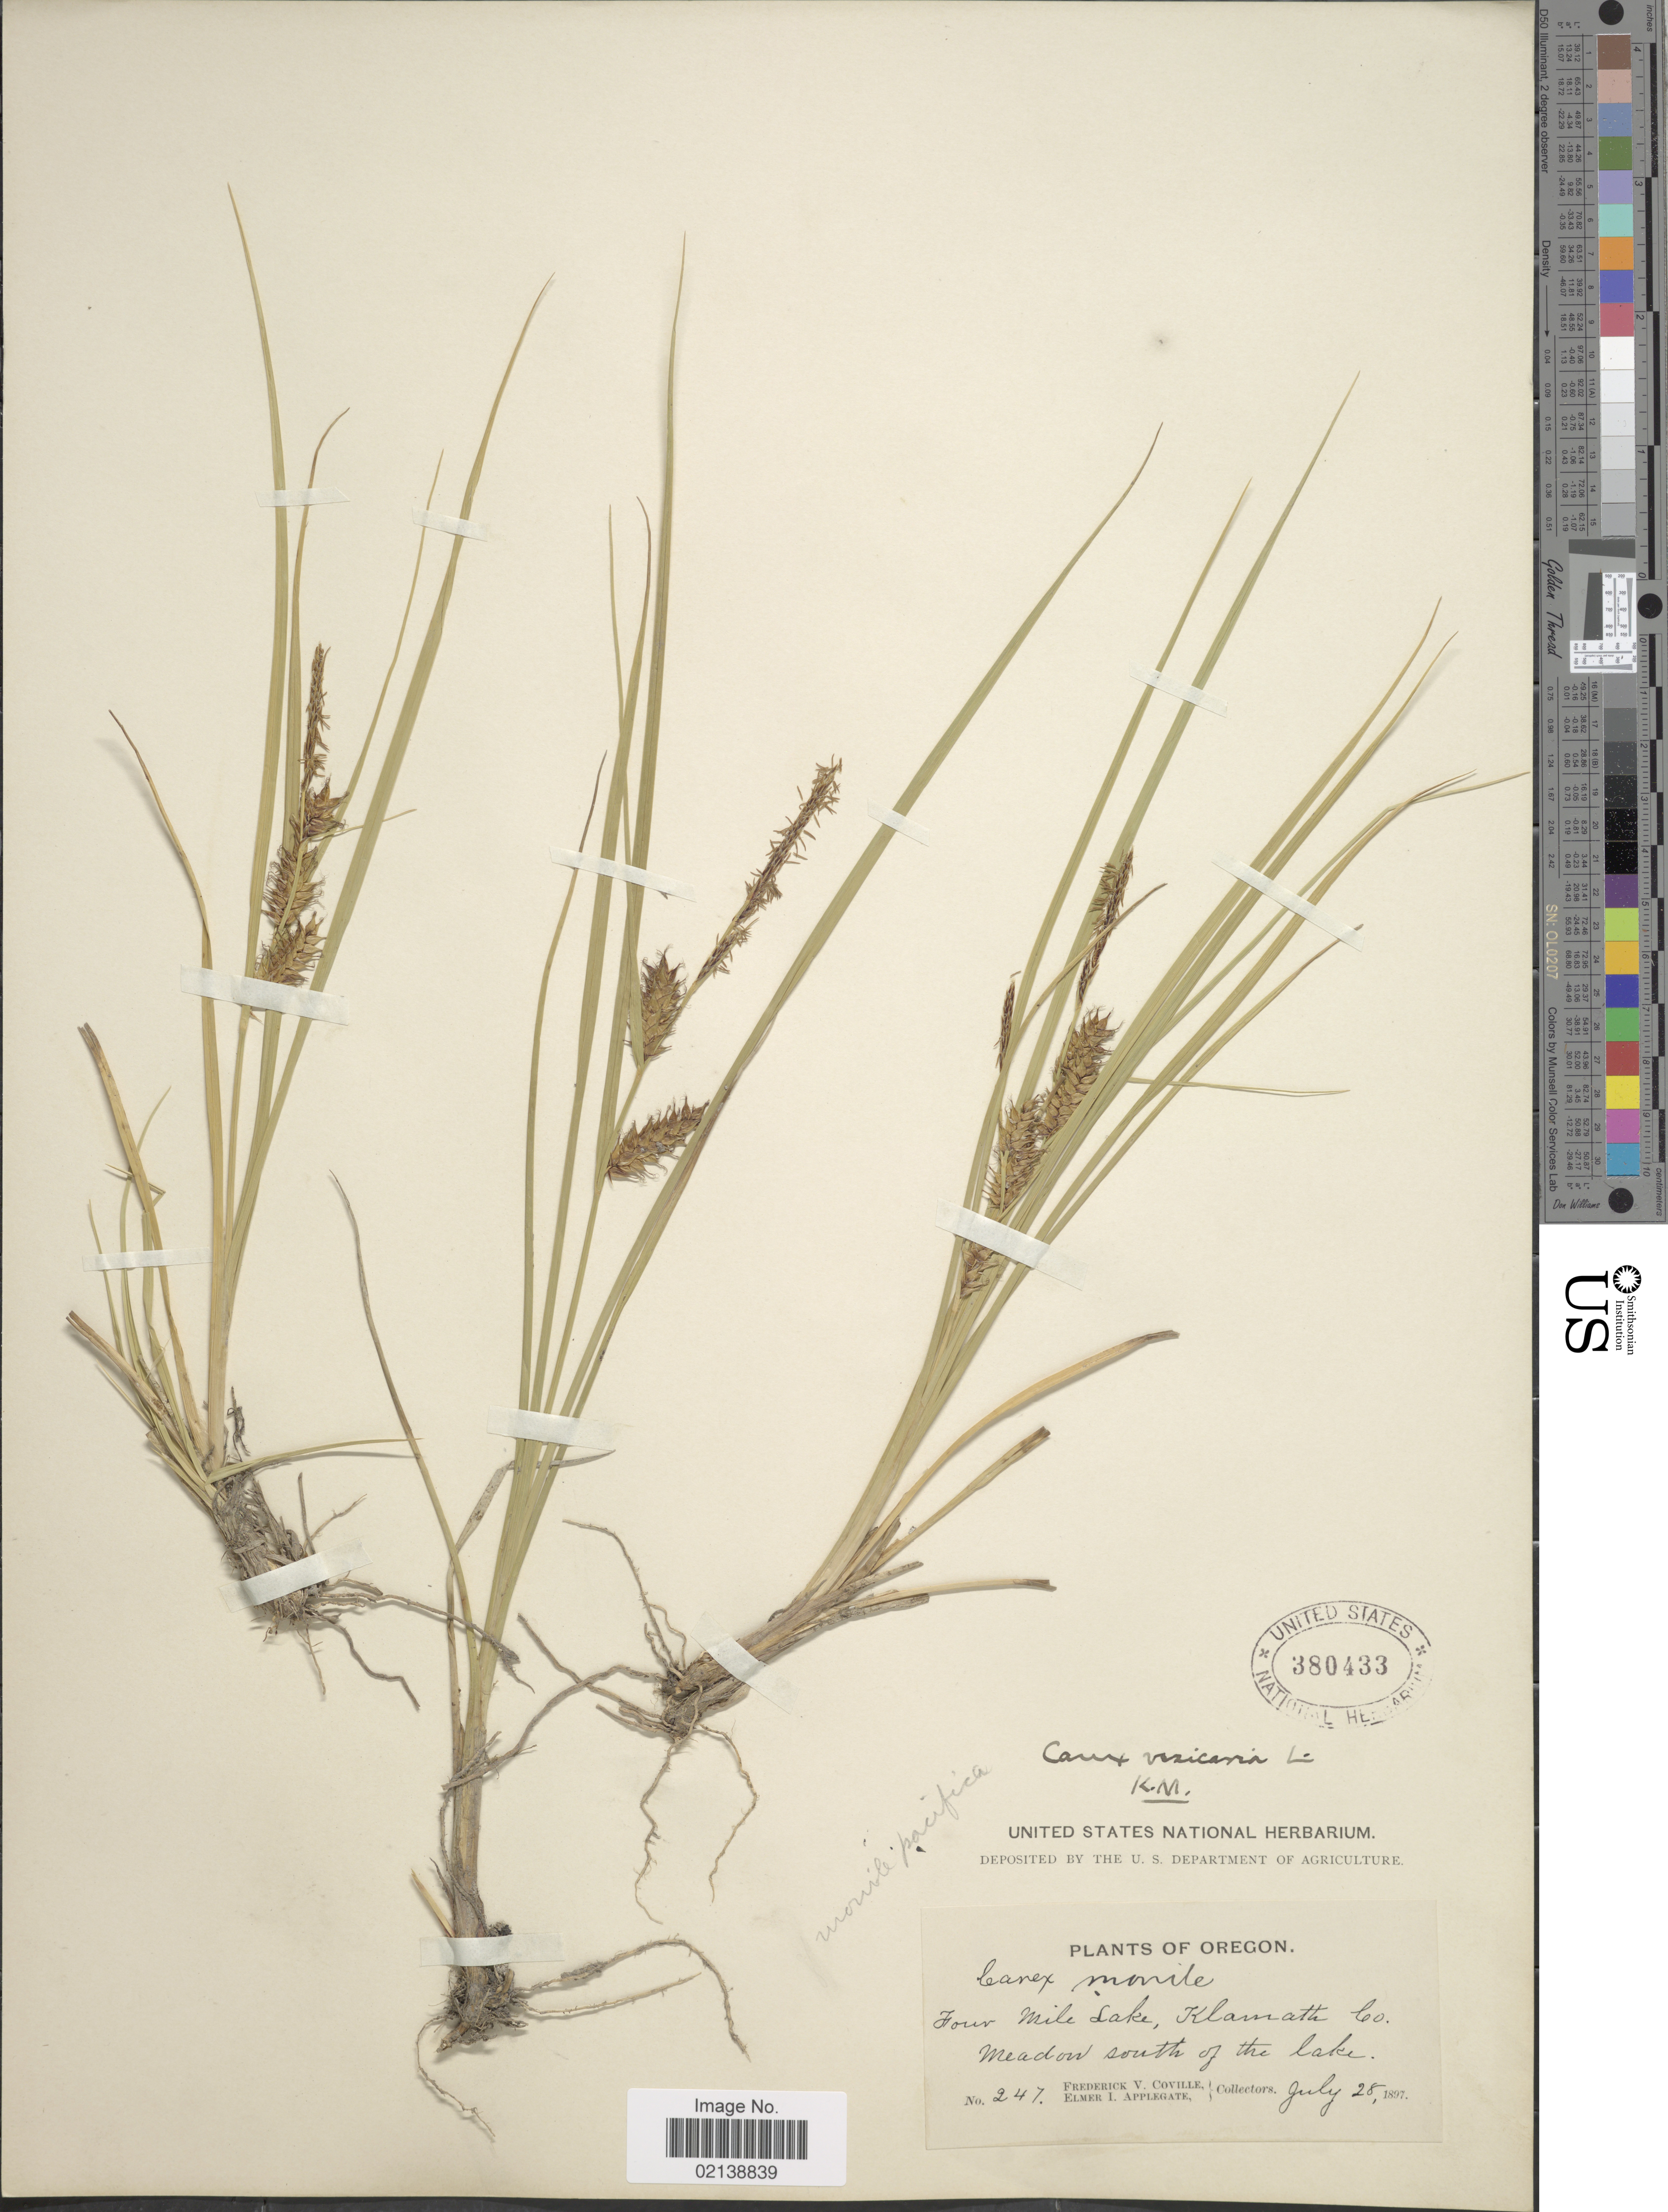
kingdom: Plantae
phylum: Tracheophyta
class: Liliopsida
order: Poales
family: Cyperaceae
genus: Carex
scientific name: Carex vesicaria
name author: L.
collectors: F. V. Coville & E. I. Applegate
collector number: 247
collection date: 1897-07-28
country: United States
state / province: Oregon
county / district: Klamath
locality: Four mile Lake, Klamath Co., meadow south of the lake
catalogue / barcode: US 380433